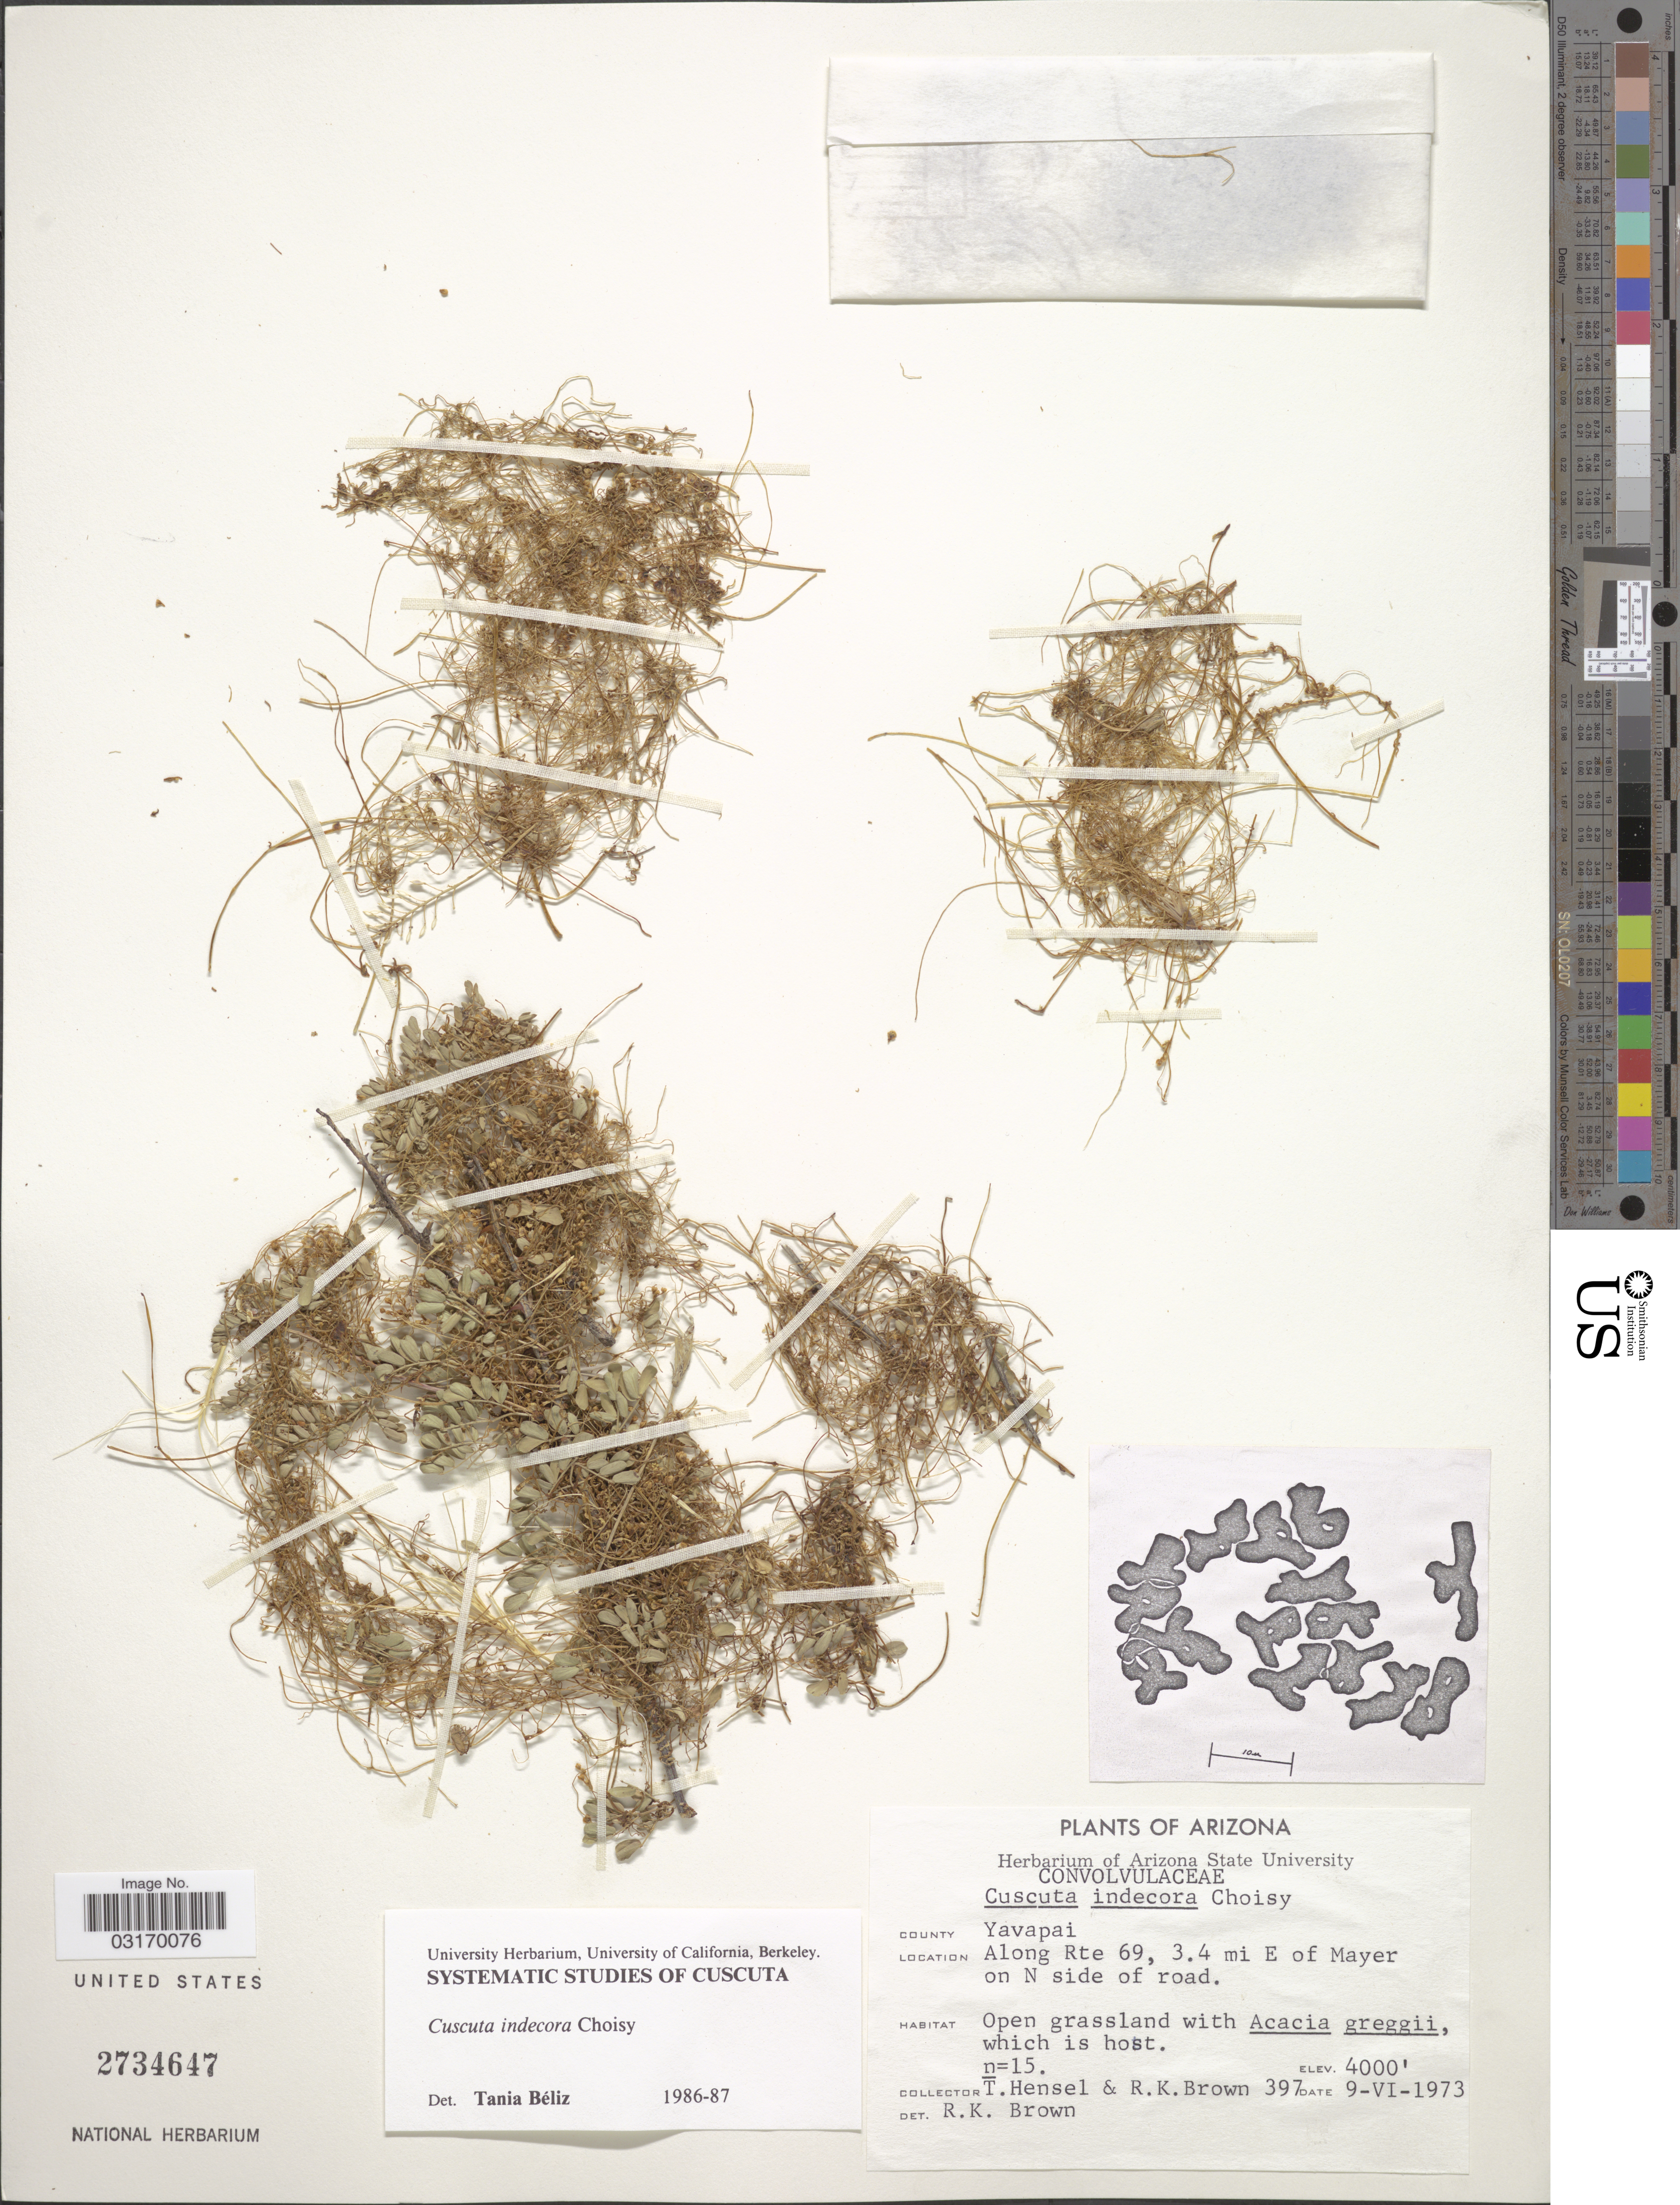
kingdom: Plantae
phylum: Tracheophyta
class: Magnoliopsida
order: Solanales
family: Convolvulaceae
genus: Cuscuta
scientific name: Cuscuta indecora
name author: Choisy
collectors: T. Hensel & R. K. Brown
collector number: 397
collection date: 1973-06-09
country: United States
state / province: Arizona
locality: County Yavapai. Along Rt 69, 3.4 mi E of Mayer on N side of road.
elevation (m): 1219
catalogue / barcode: US 2734647